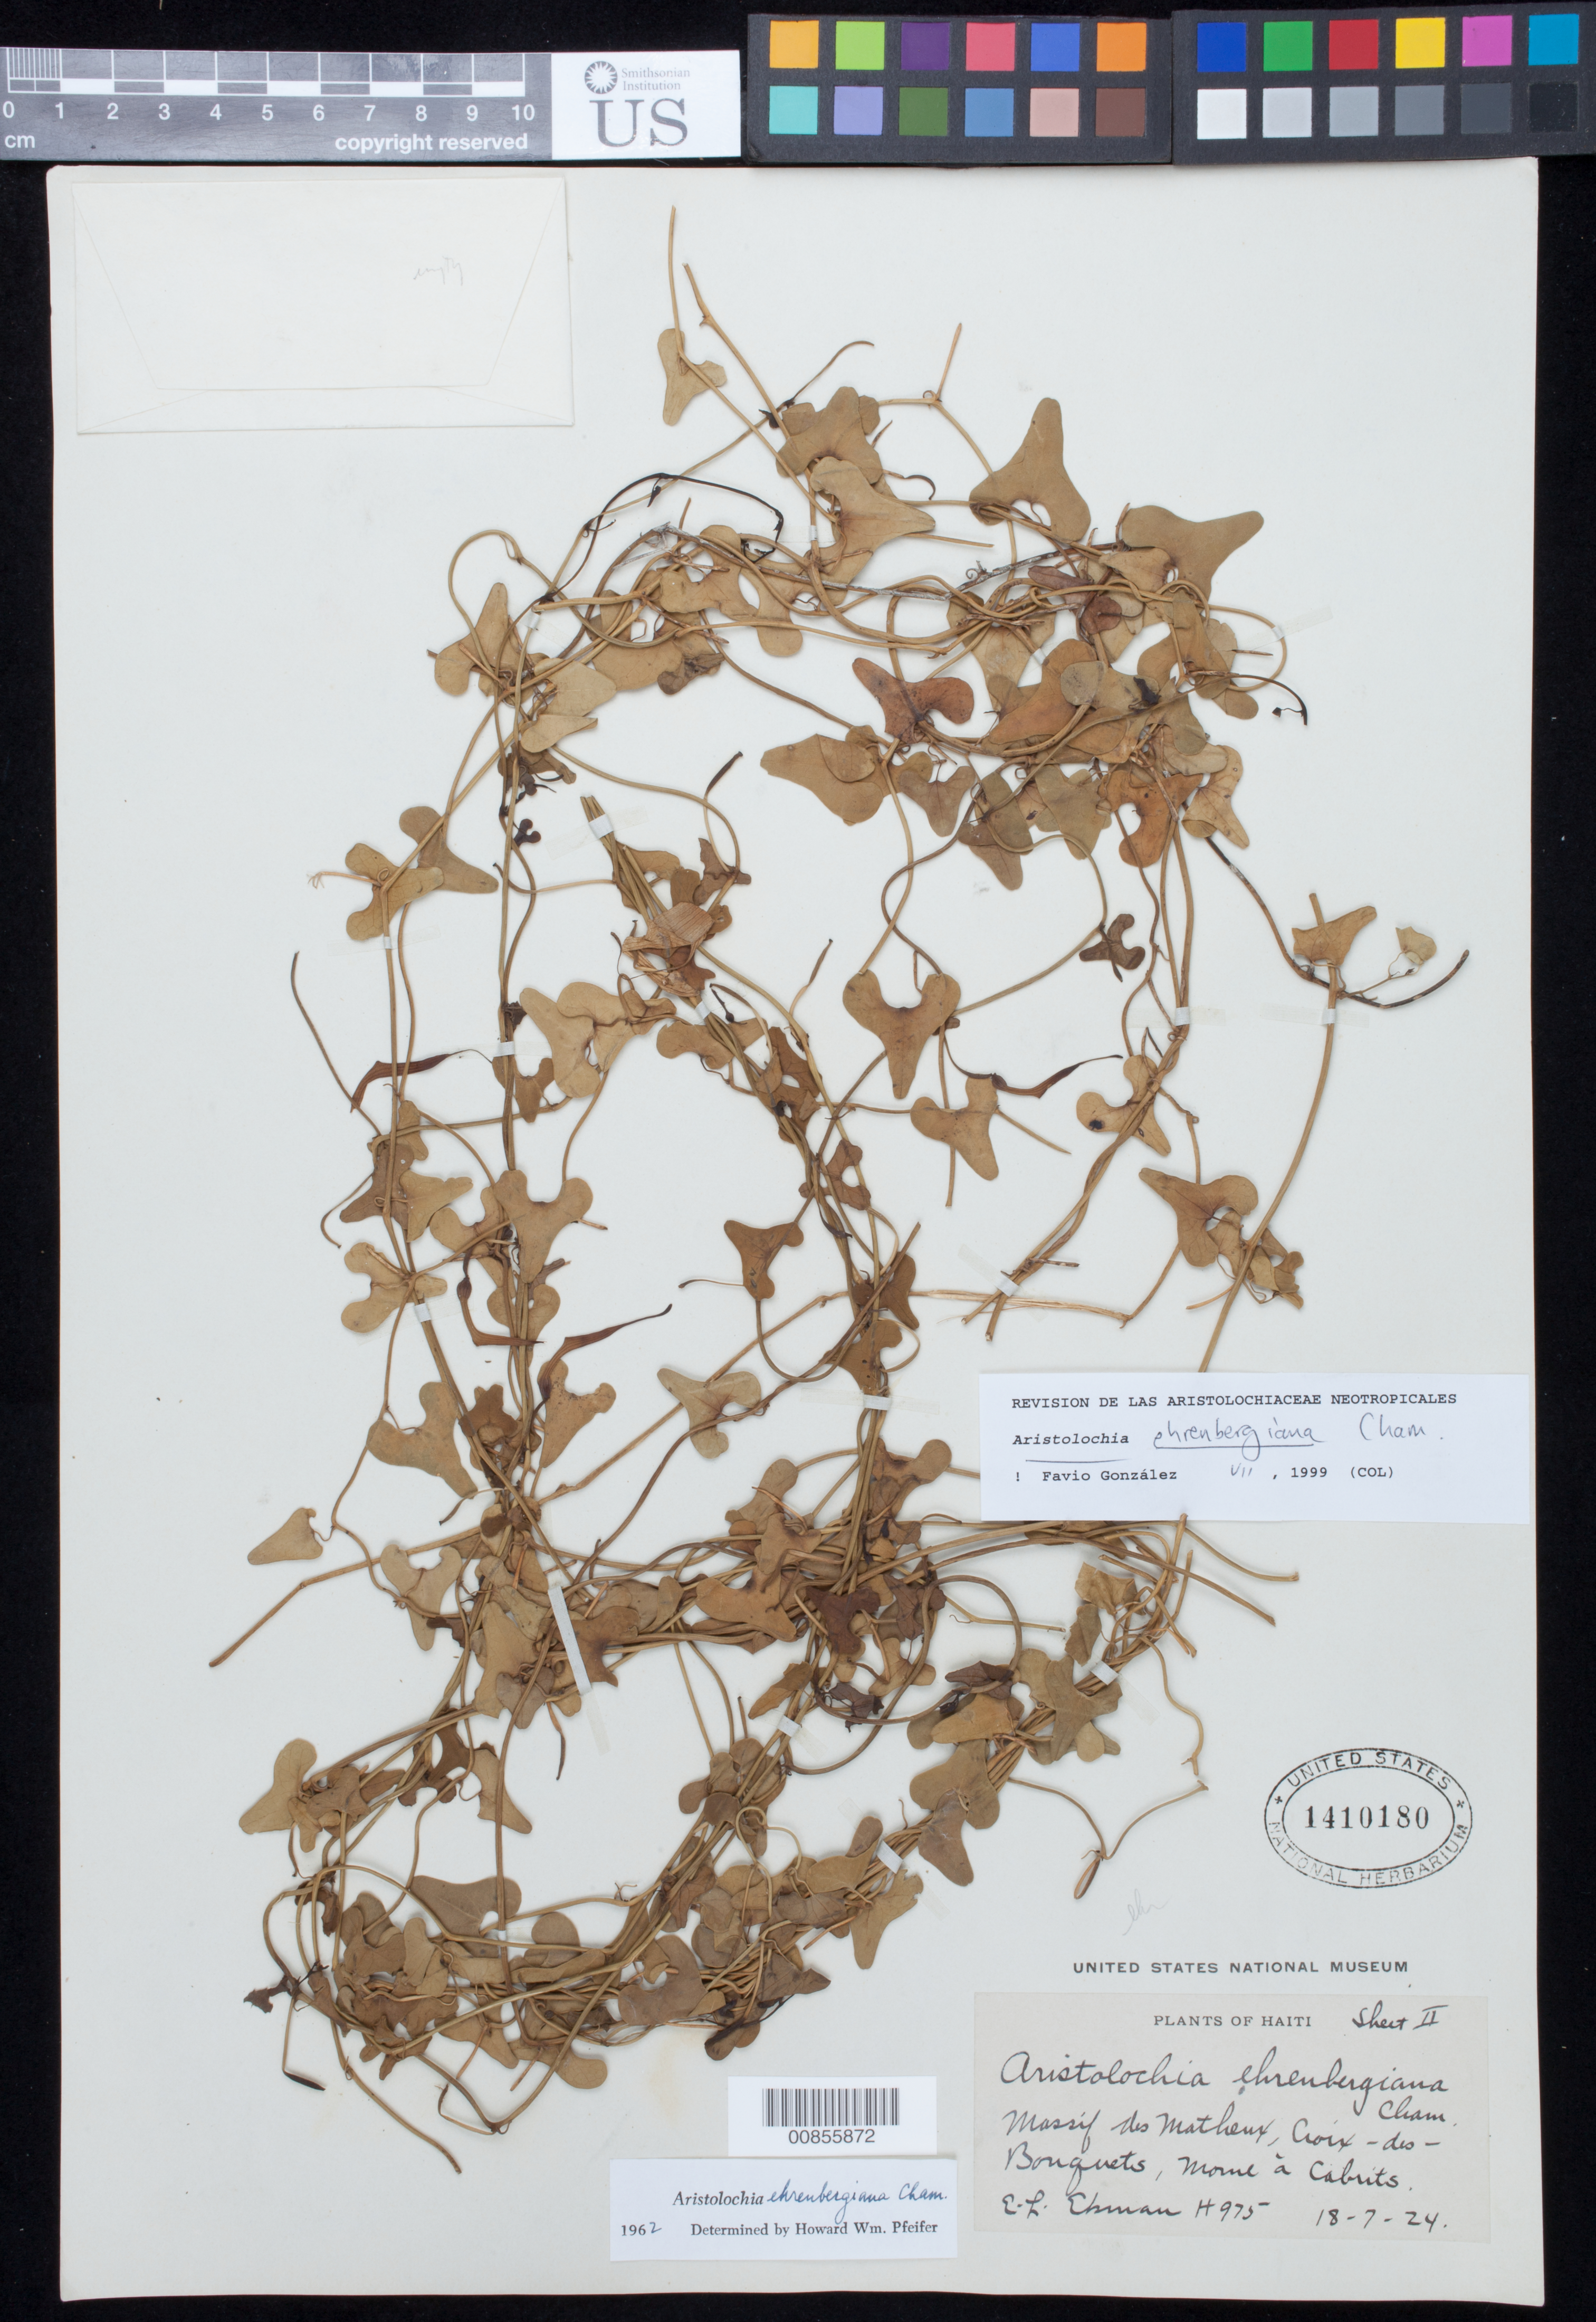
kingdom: Plantae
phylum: Tracheophyta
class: Magnoliopsida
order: Piperales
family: Aristolochiaceae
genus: Aristolochia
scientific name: Aristolochia ehrenbergiana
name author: Cham.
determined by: González, F., (COL), Universidad Nacional de Colombia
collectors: E. L. Ekman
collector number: H 975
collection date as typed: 18 Jul 1924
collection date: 1924-07-18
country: Haiti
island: Hispaniola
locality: Massif des Matheux, Croix des Bouquets, Morne à Cabrits.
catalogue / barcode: US 1410180